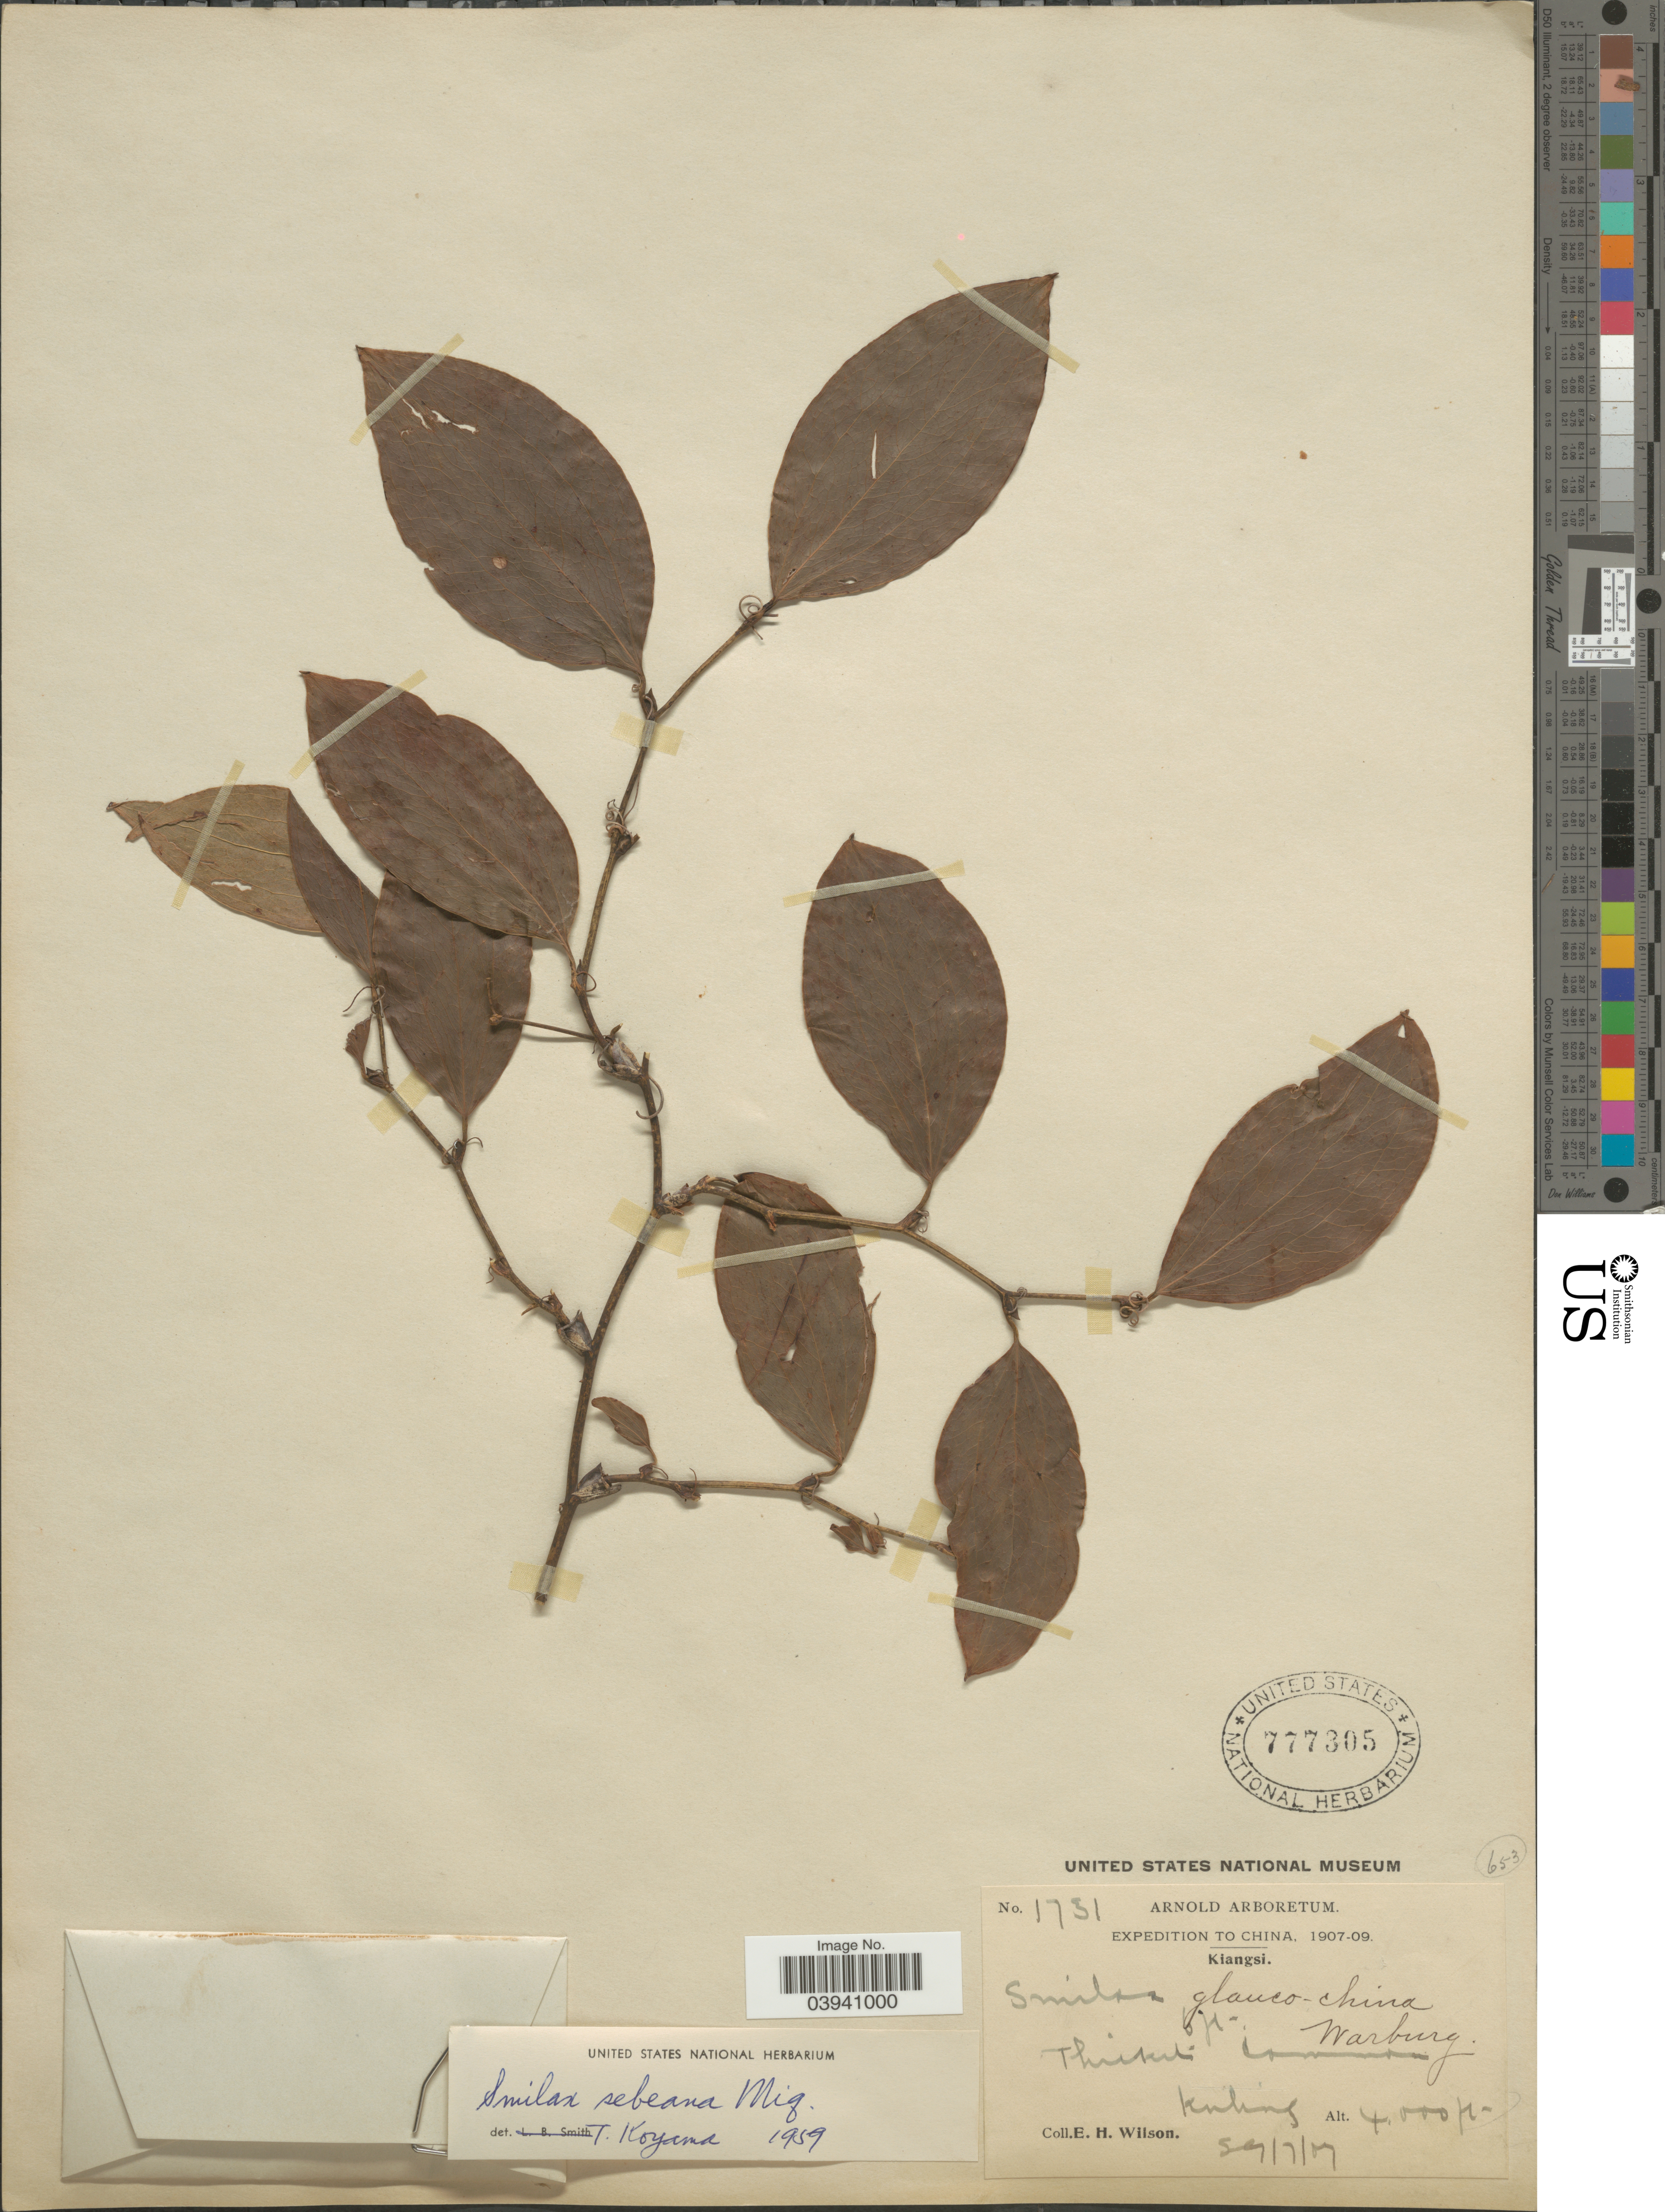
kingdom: Plantae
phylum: Tracheophyta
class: Liliopsida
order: Liliales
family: Smilacaceae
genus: Smilax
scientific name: Smilax sebeana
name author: Miq.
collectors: E. Wilson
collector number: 1731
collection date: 1907-07-29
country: China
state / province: Jiangxi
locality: Kiangsi. Thicket common Kuling.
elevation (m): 1219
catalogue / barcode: US 777305